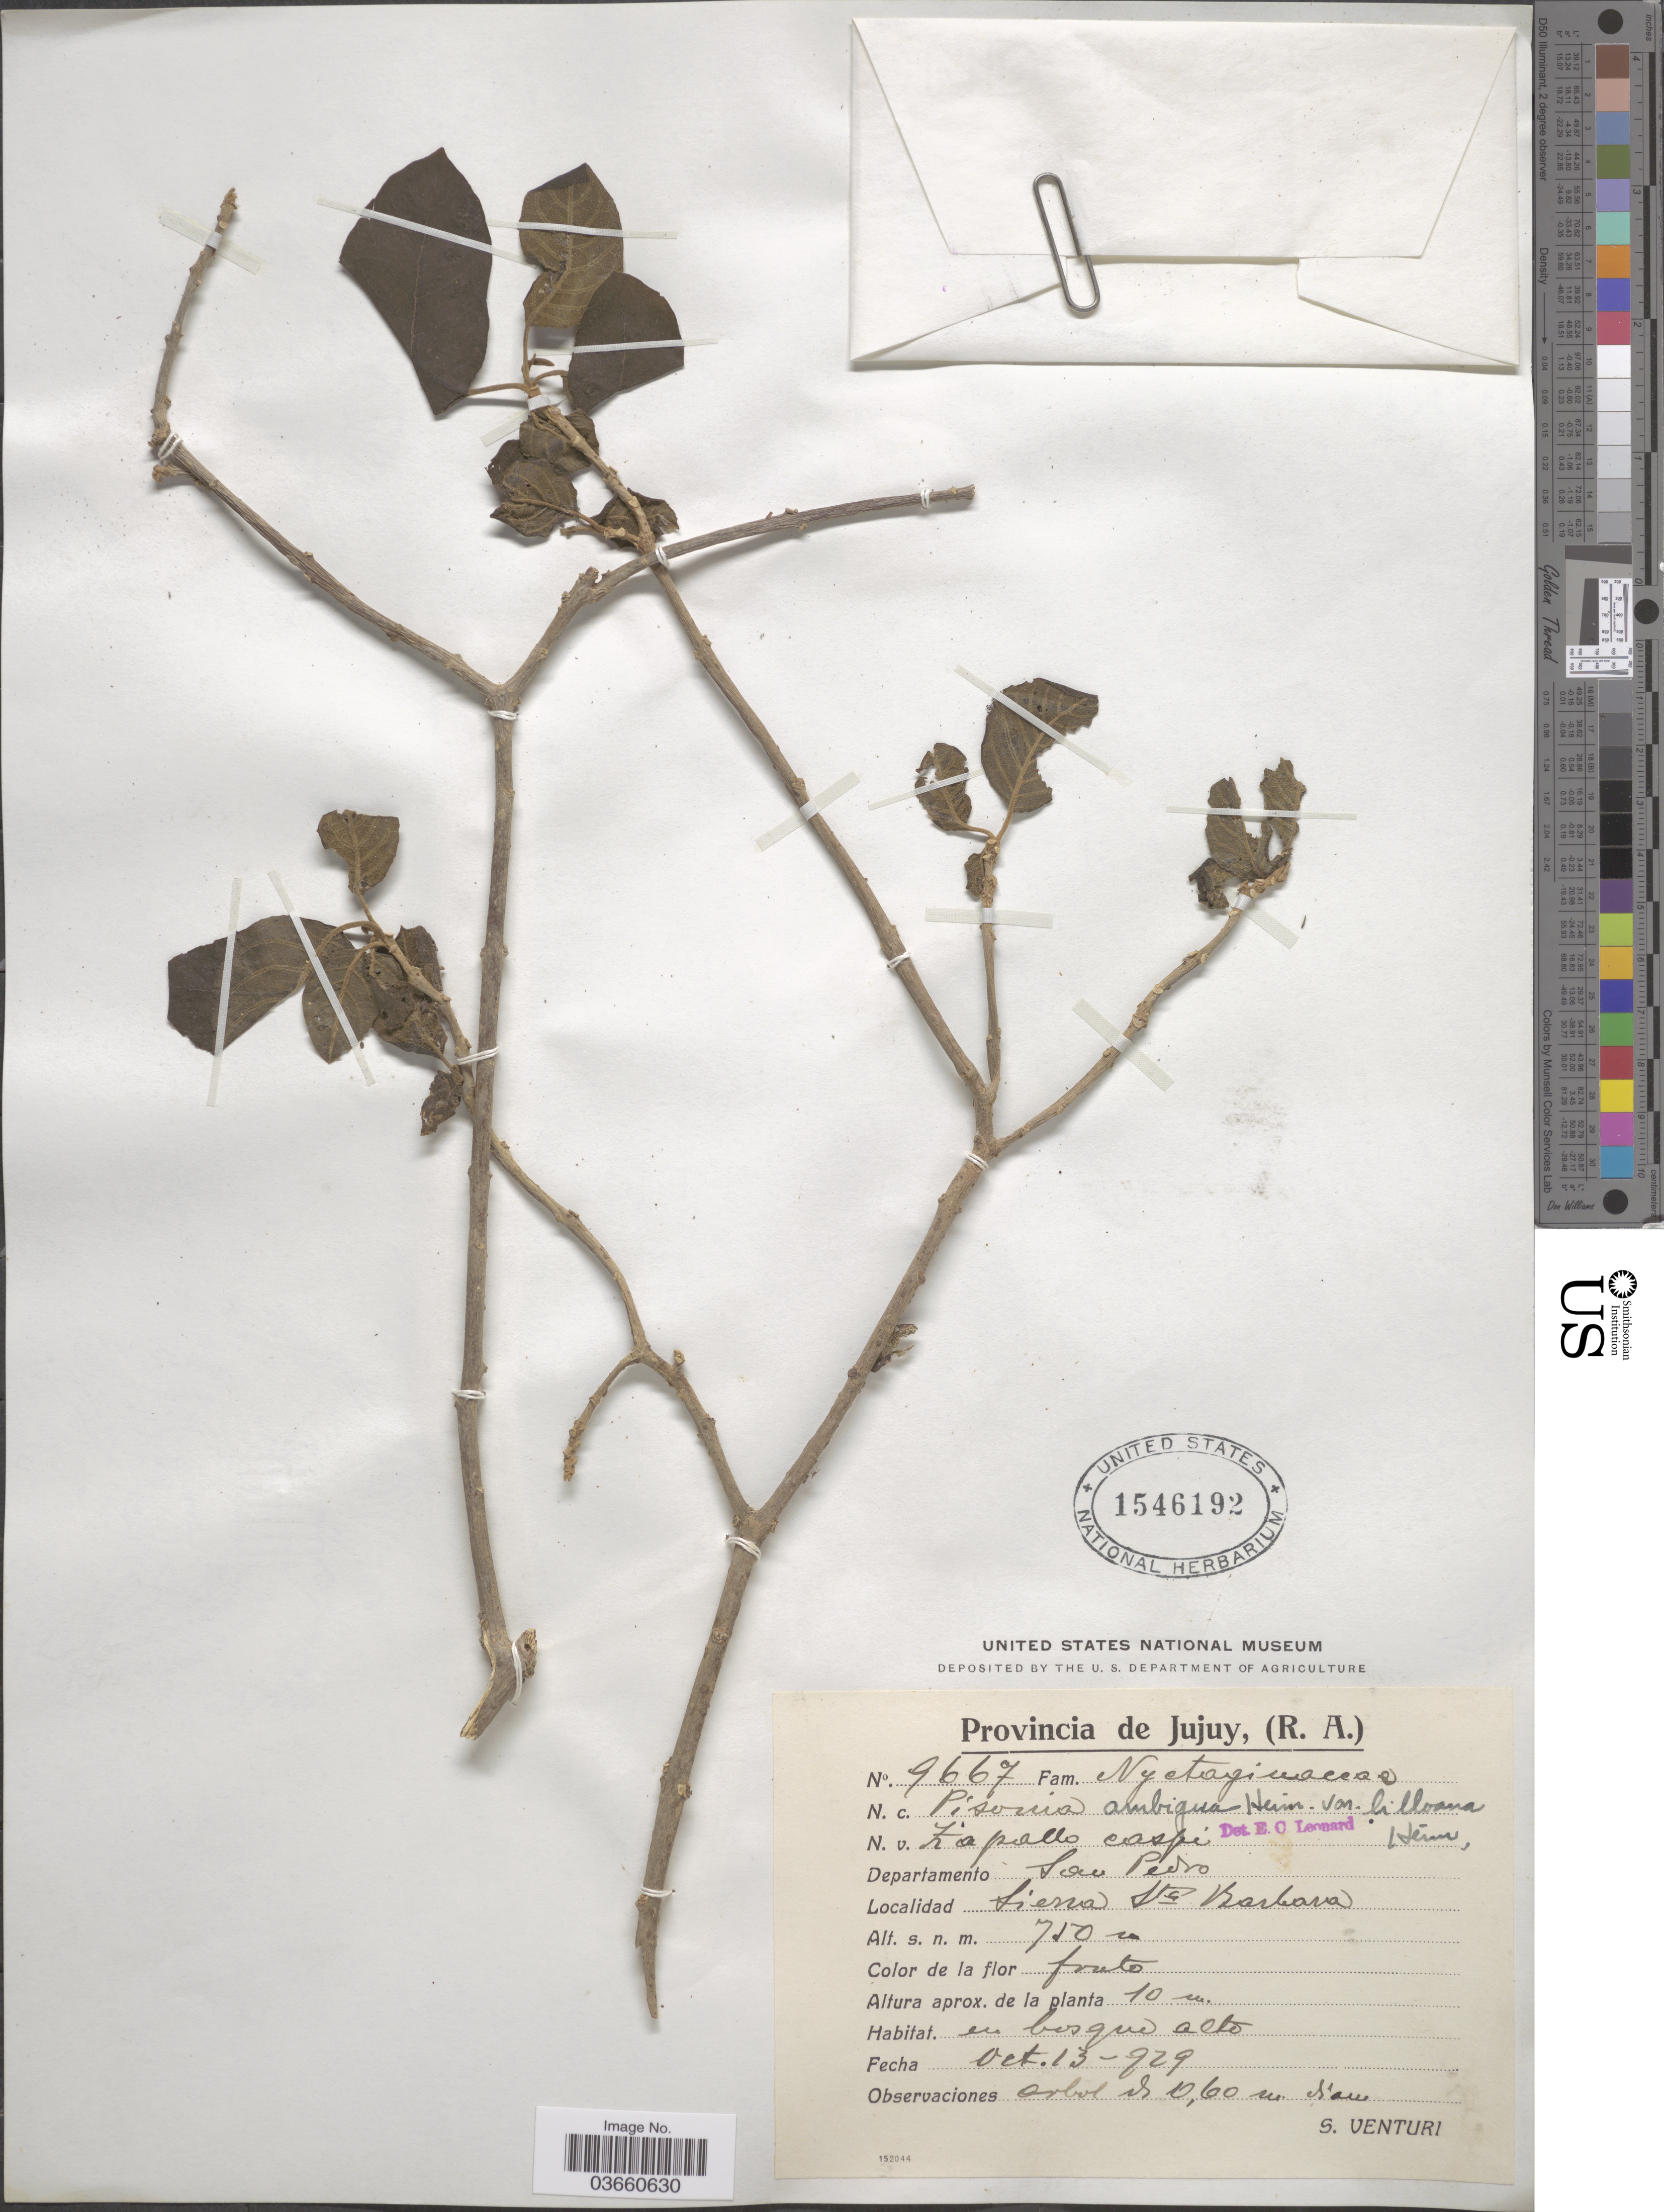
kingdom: Plantae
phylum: Tracheophyta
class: Magnoliopsida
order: Caryophyllales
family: Nyctaginaceae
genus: Pisonia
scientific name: Pisonia ambigua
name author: Heimerl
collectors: S. Venturi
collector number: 9667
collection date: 1929-10-13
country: Argentina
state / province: Jujuy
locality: Departamento San Pedro. Sierra Sta Barbara.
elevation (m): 750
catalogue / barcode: US 1546192